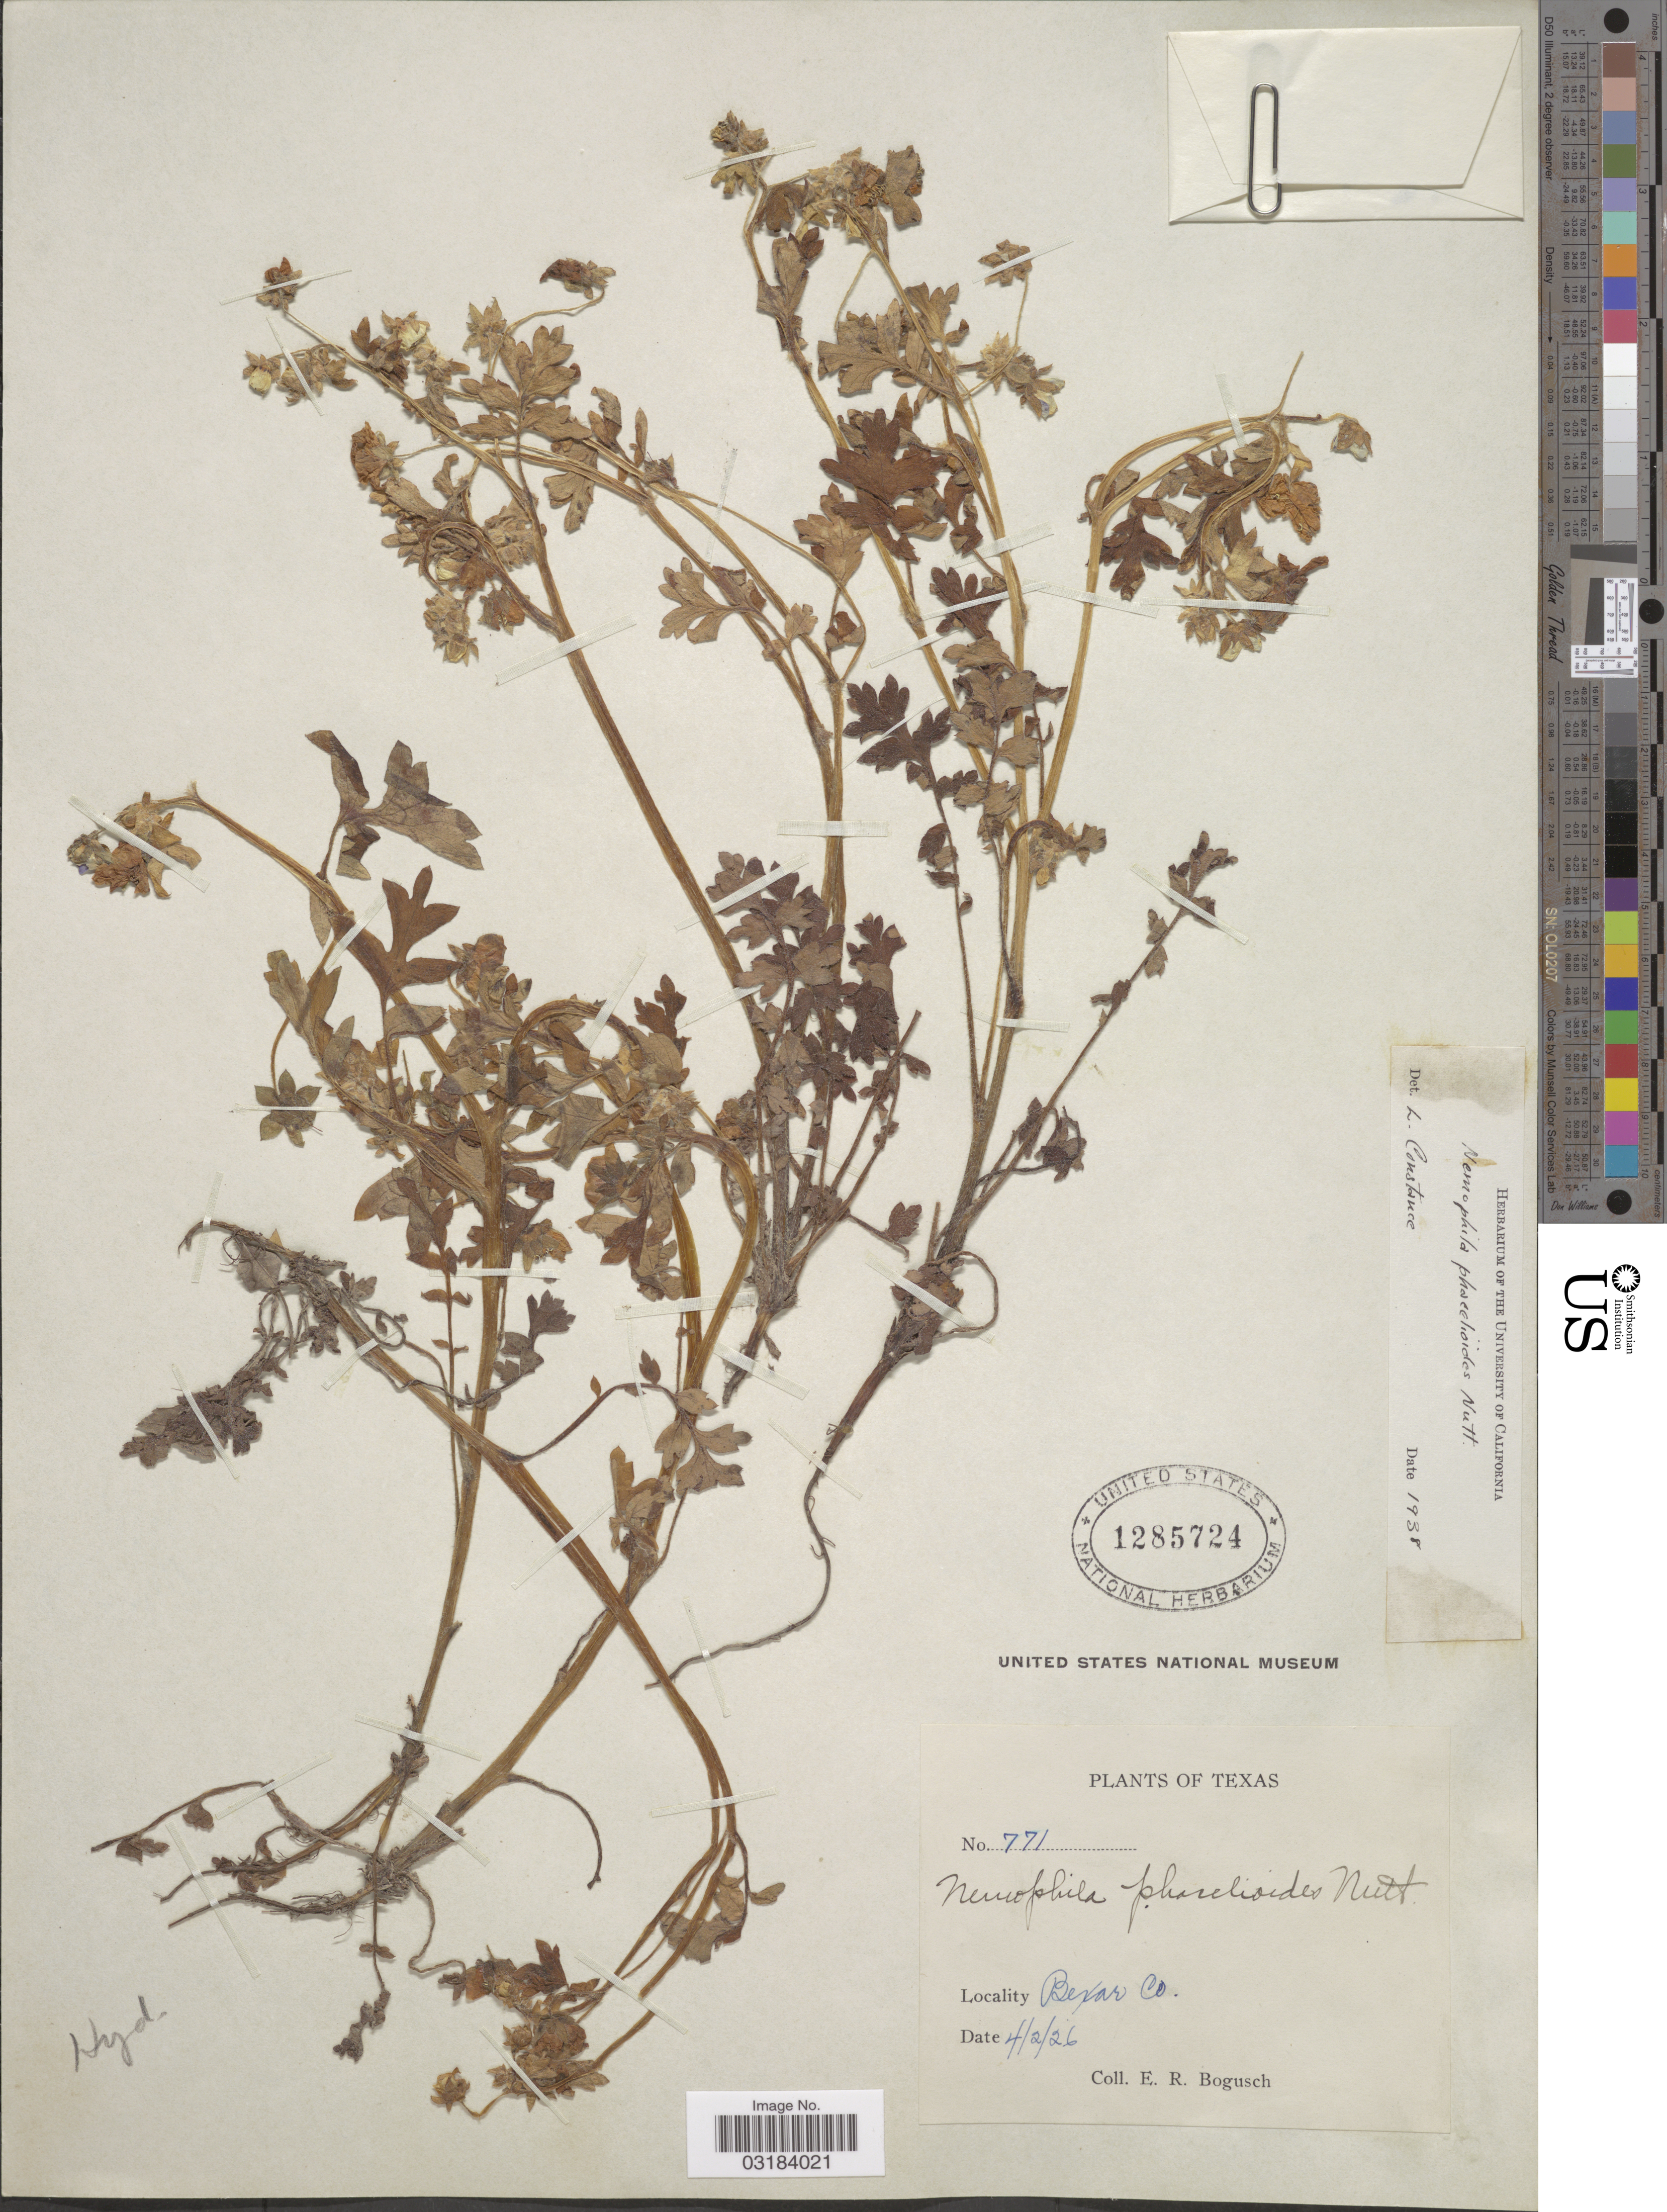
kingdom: Plantae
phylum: Tracheophyta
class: Magnoliopsida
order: Boraginales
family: Hydrophyllaceae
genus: Nemophila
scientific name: Nemophila phacelioides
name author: W.P.C. Barton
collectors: E. Bogusch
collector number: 771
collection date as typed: Transcribed d/m/y: 2/4/26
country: United States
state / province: Texas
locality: Bexar Co.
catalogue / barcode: US 1285724